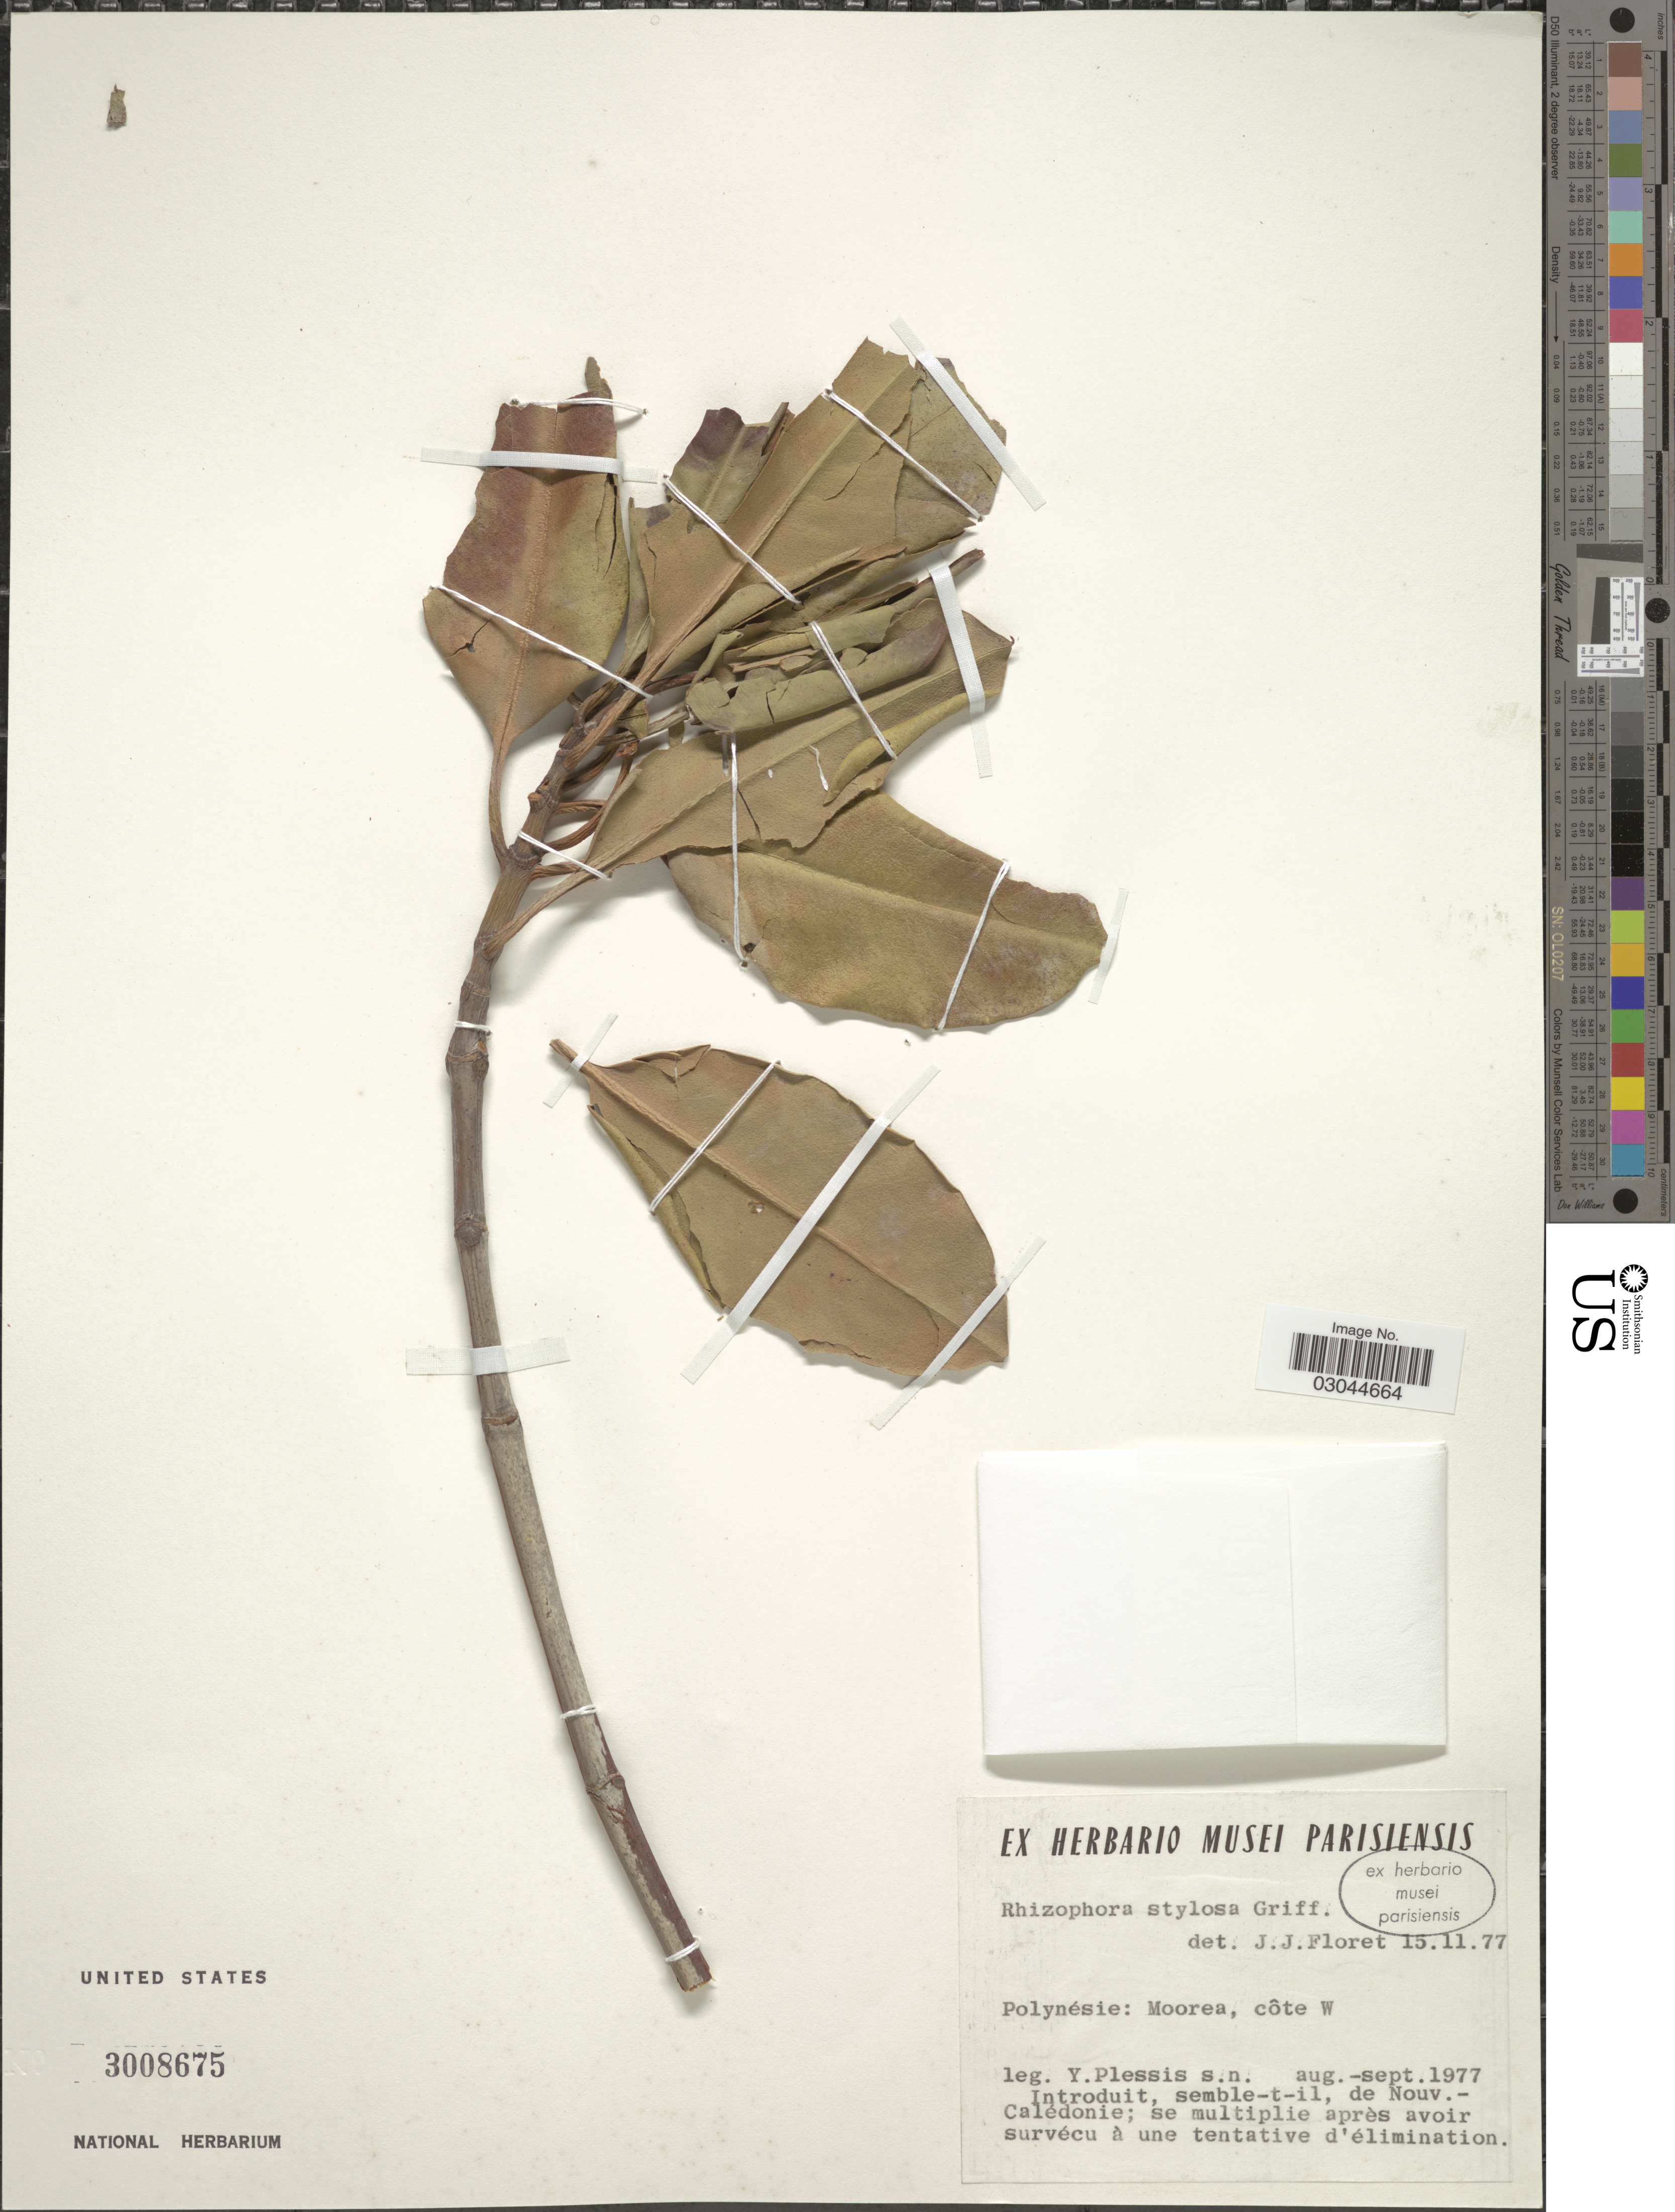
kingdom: Plantae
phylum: Tracheophyta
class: Magnoliopsida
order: Malpighiales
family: Rhizophoraceae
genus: Rhizophora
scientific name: Rhizophora stylosa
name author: Griff.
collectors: Y. Plessis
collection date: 1977-08/1977-09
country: French Polynesia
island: Moorea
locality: Polynésie: Moorea, côte W.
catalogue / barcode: US 3008675